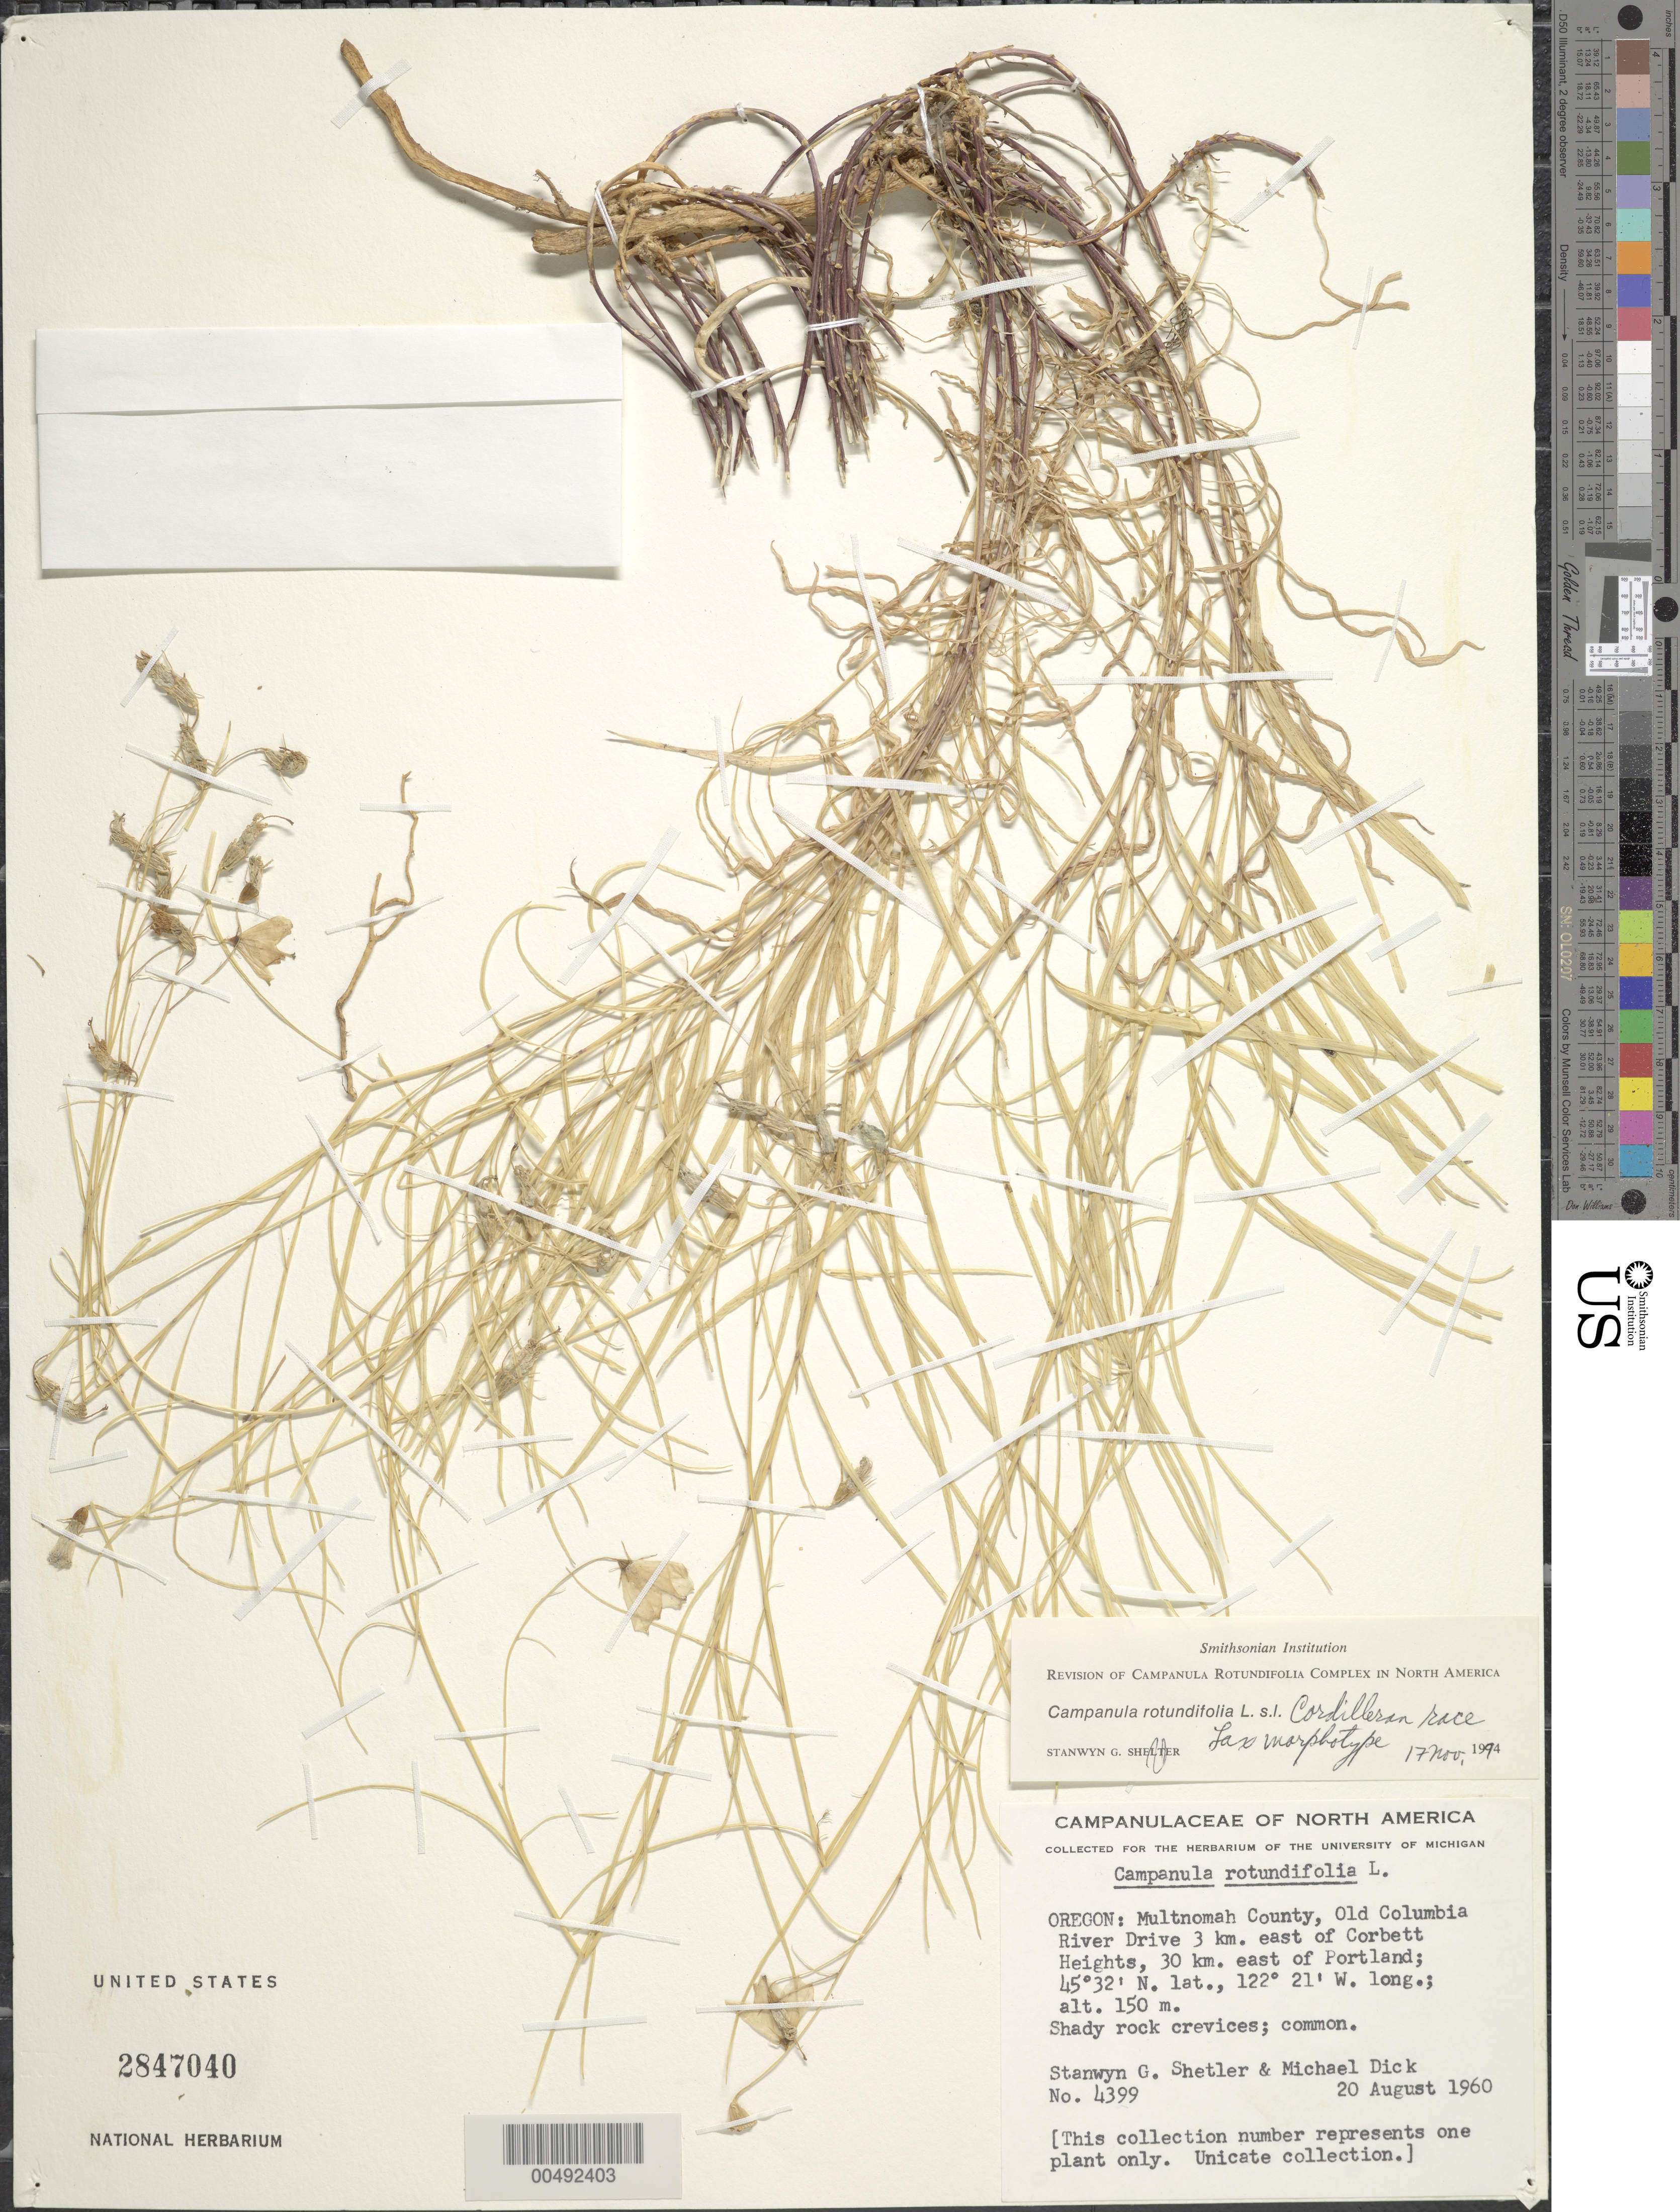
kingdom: Plantae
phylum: Tracheophyta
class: Magnoliopsida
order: Asterales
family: Campanulaceae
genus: Campanula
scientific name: Campanula rotundifolia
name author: L.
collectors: S. Shetler & M. Dick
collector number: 4399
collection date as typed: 20 Aug 1960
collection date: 1960-08-20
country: United States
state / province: Oregon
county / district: Multnomah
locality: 30 km. E of Portland, Old Columbia Drive 3 km. E of Corbett Heights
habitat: shady rock crevices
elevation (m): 150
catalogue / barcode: US 2847040